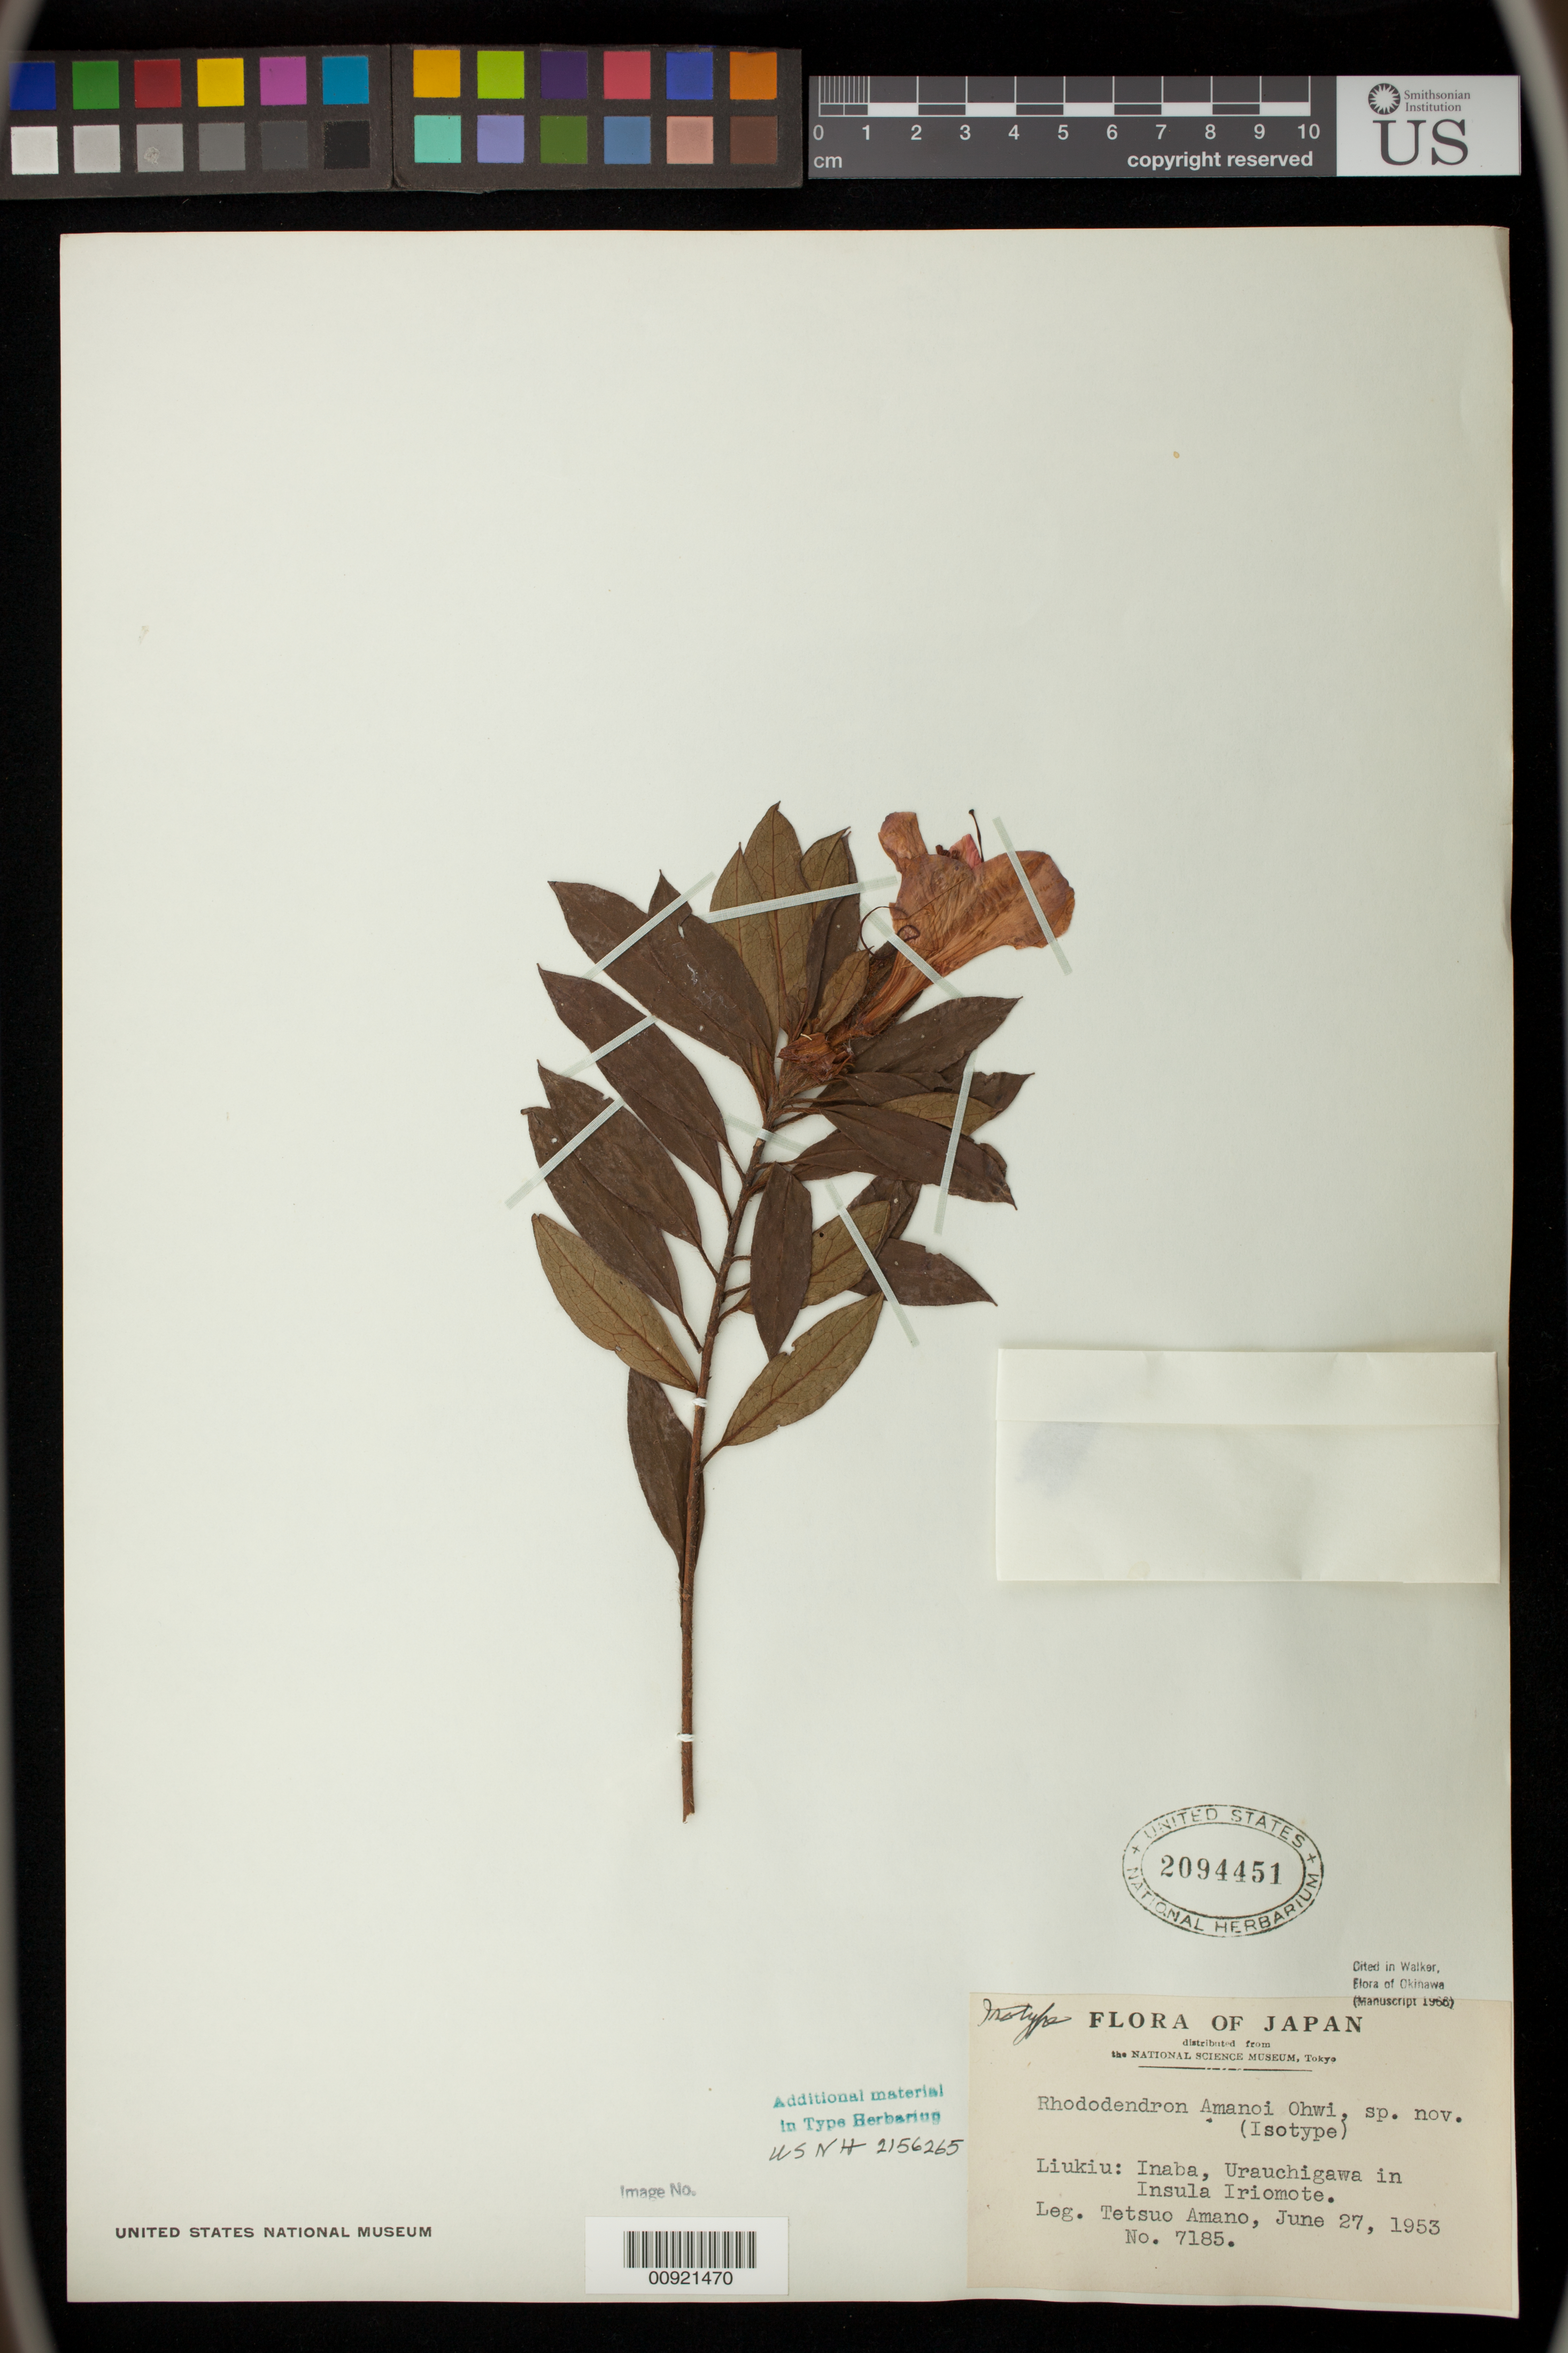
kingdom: Plantae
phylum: Tracheophyta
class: Magnoliopsida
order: Ericales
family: Ericaceae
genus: Rhododendron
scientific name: Rhododendron amanoi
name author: Ohwi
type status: Type Collection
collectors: T. Amano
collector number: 7185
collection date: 1953-06-27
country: Japan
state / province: Okinawa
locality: Inaba, Urauchigawa in Insula Iriomote.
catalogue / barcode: US 2094451